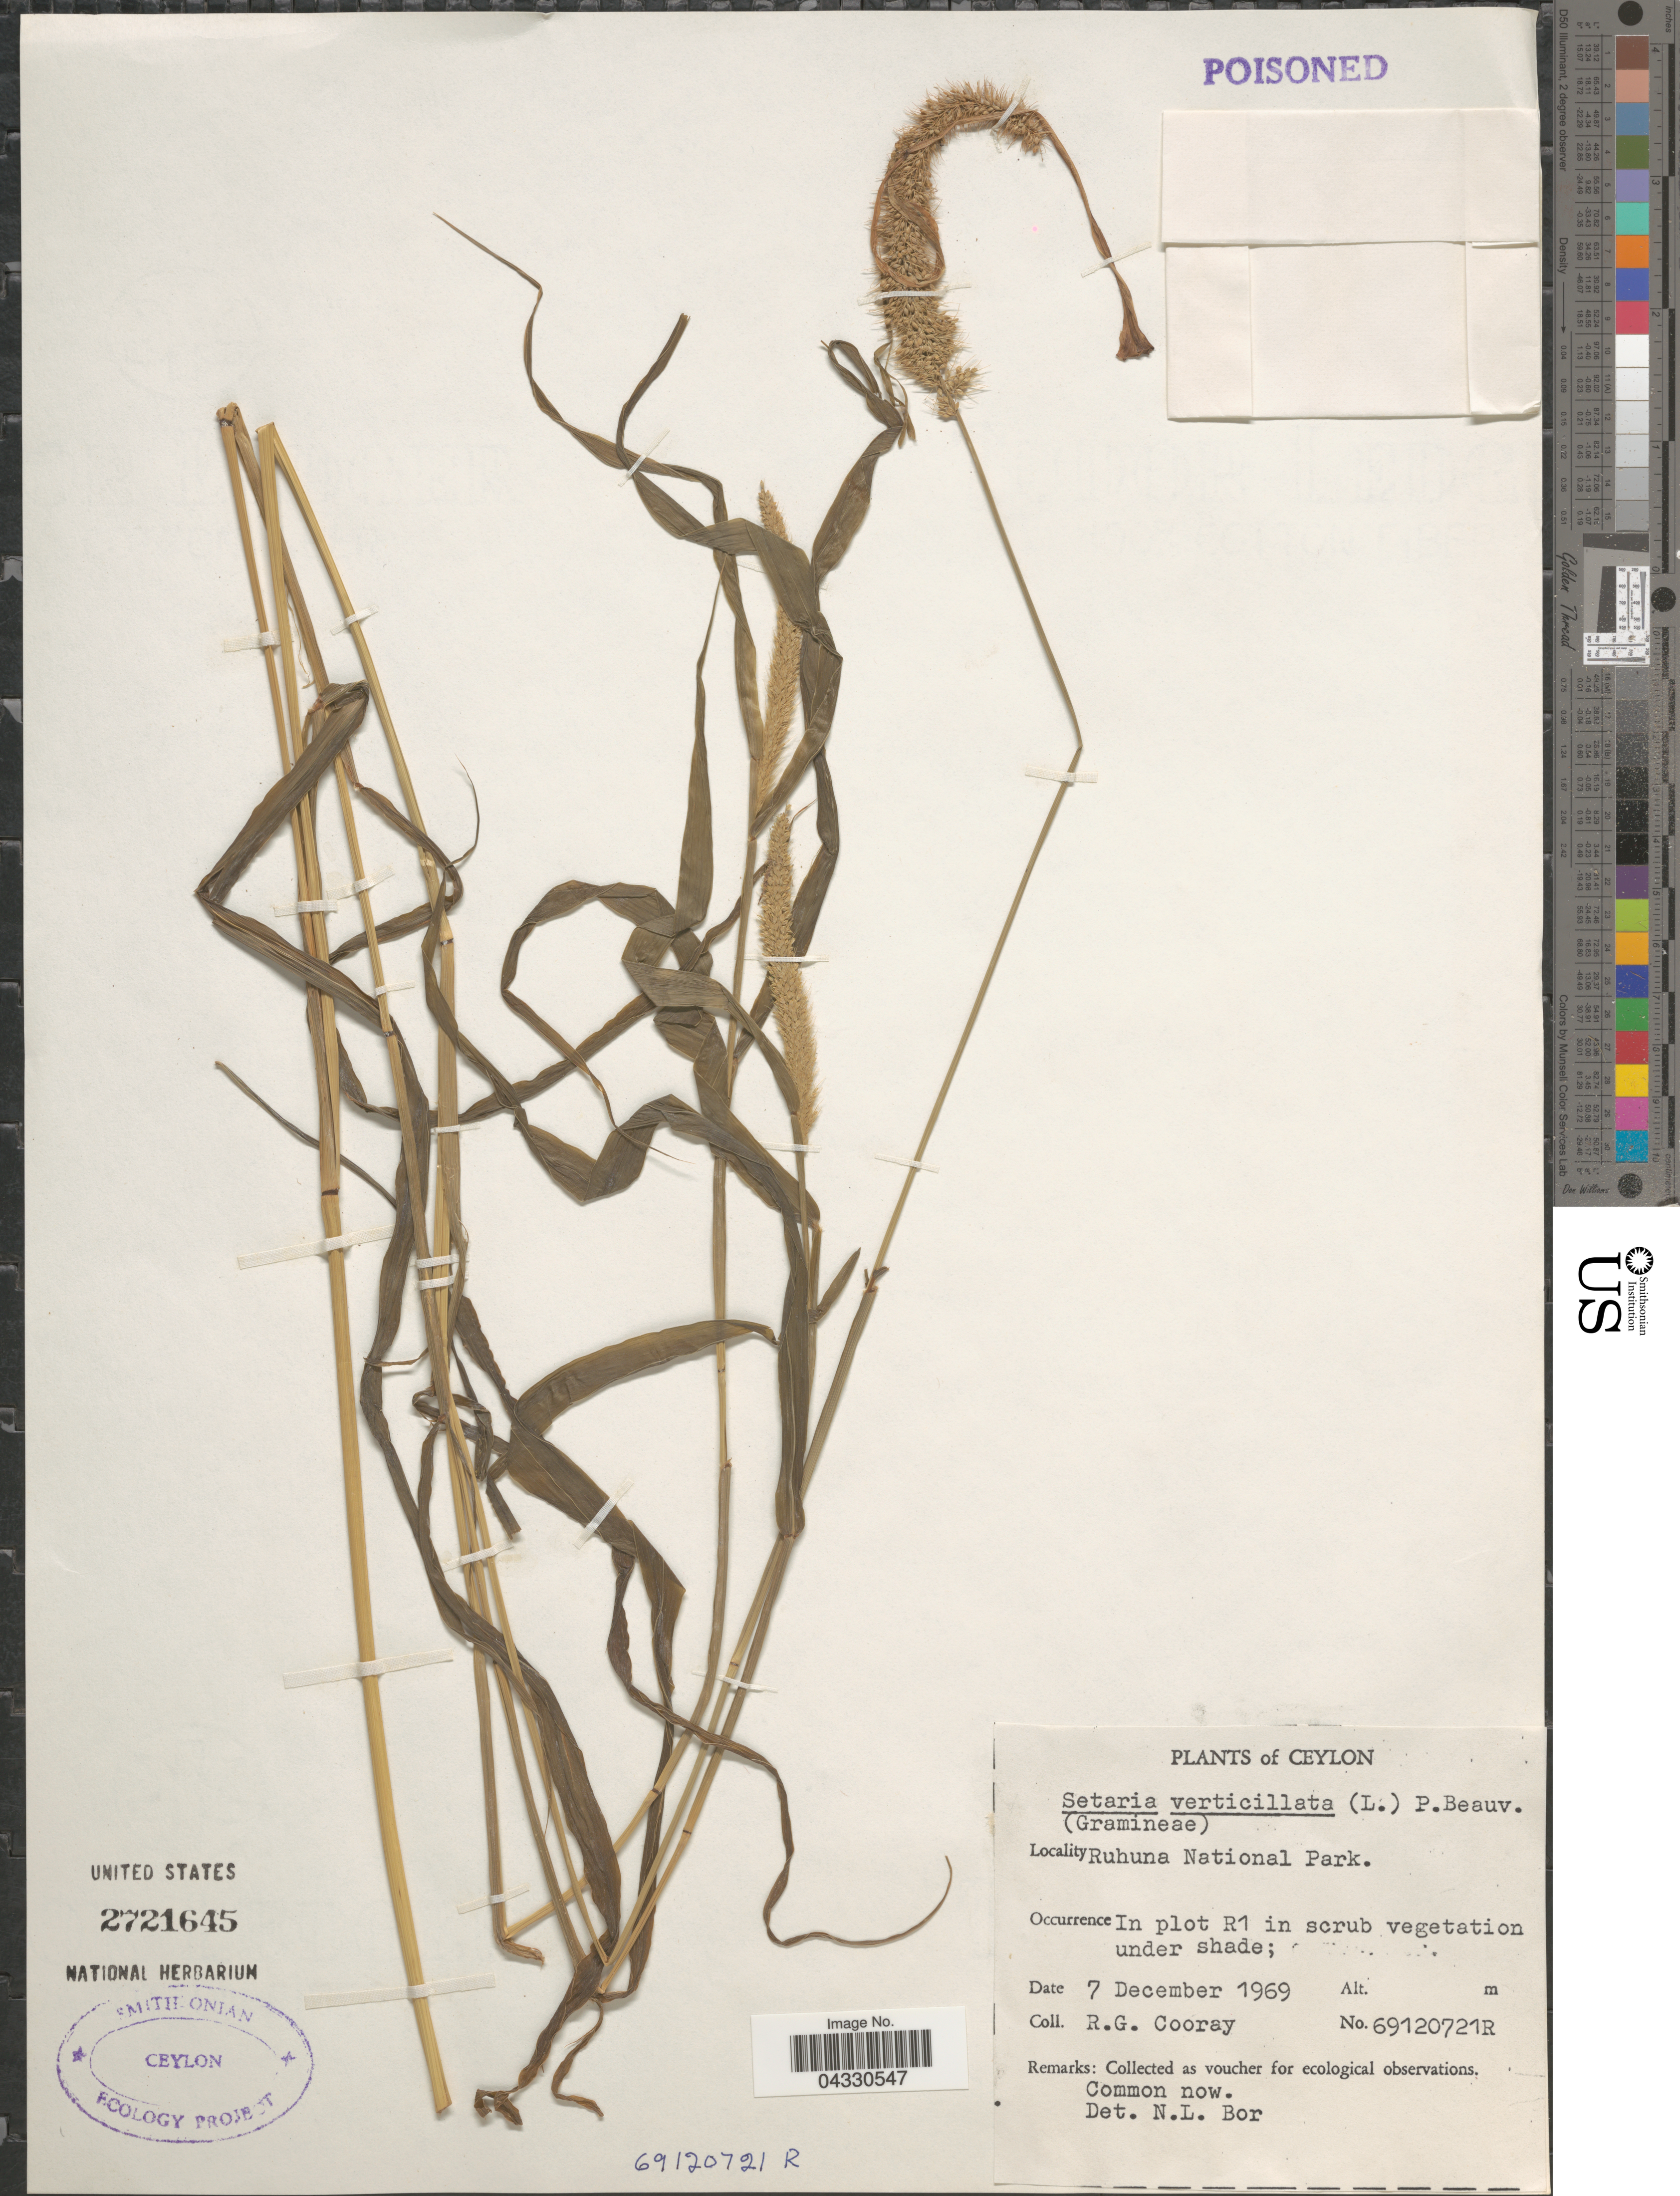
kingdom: Plantae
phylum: Tracheophyta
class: Liliopsida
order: Poales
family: Poaceae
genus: Setaria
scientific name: Setaria verticillata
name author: (L.) P. Beauv.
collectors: R. Cooray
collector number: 69120721R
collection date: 1969-12-07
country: Sri Lanka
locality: Ceylon. Ruhuna National Park. In plot R1 in scrub vegetation under shade.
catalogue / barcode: US 2721645